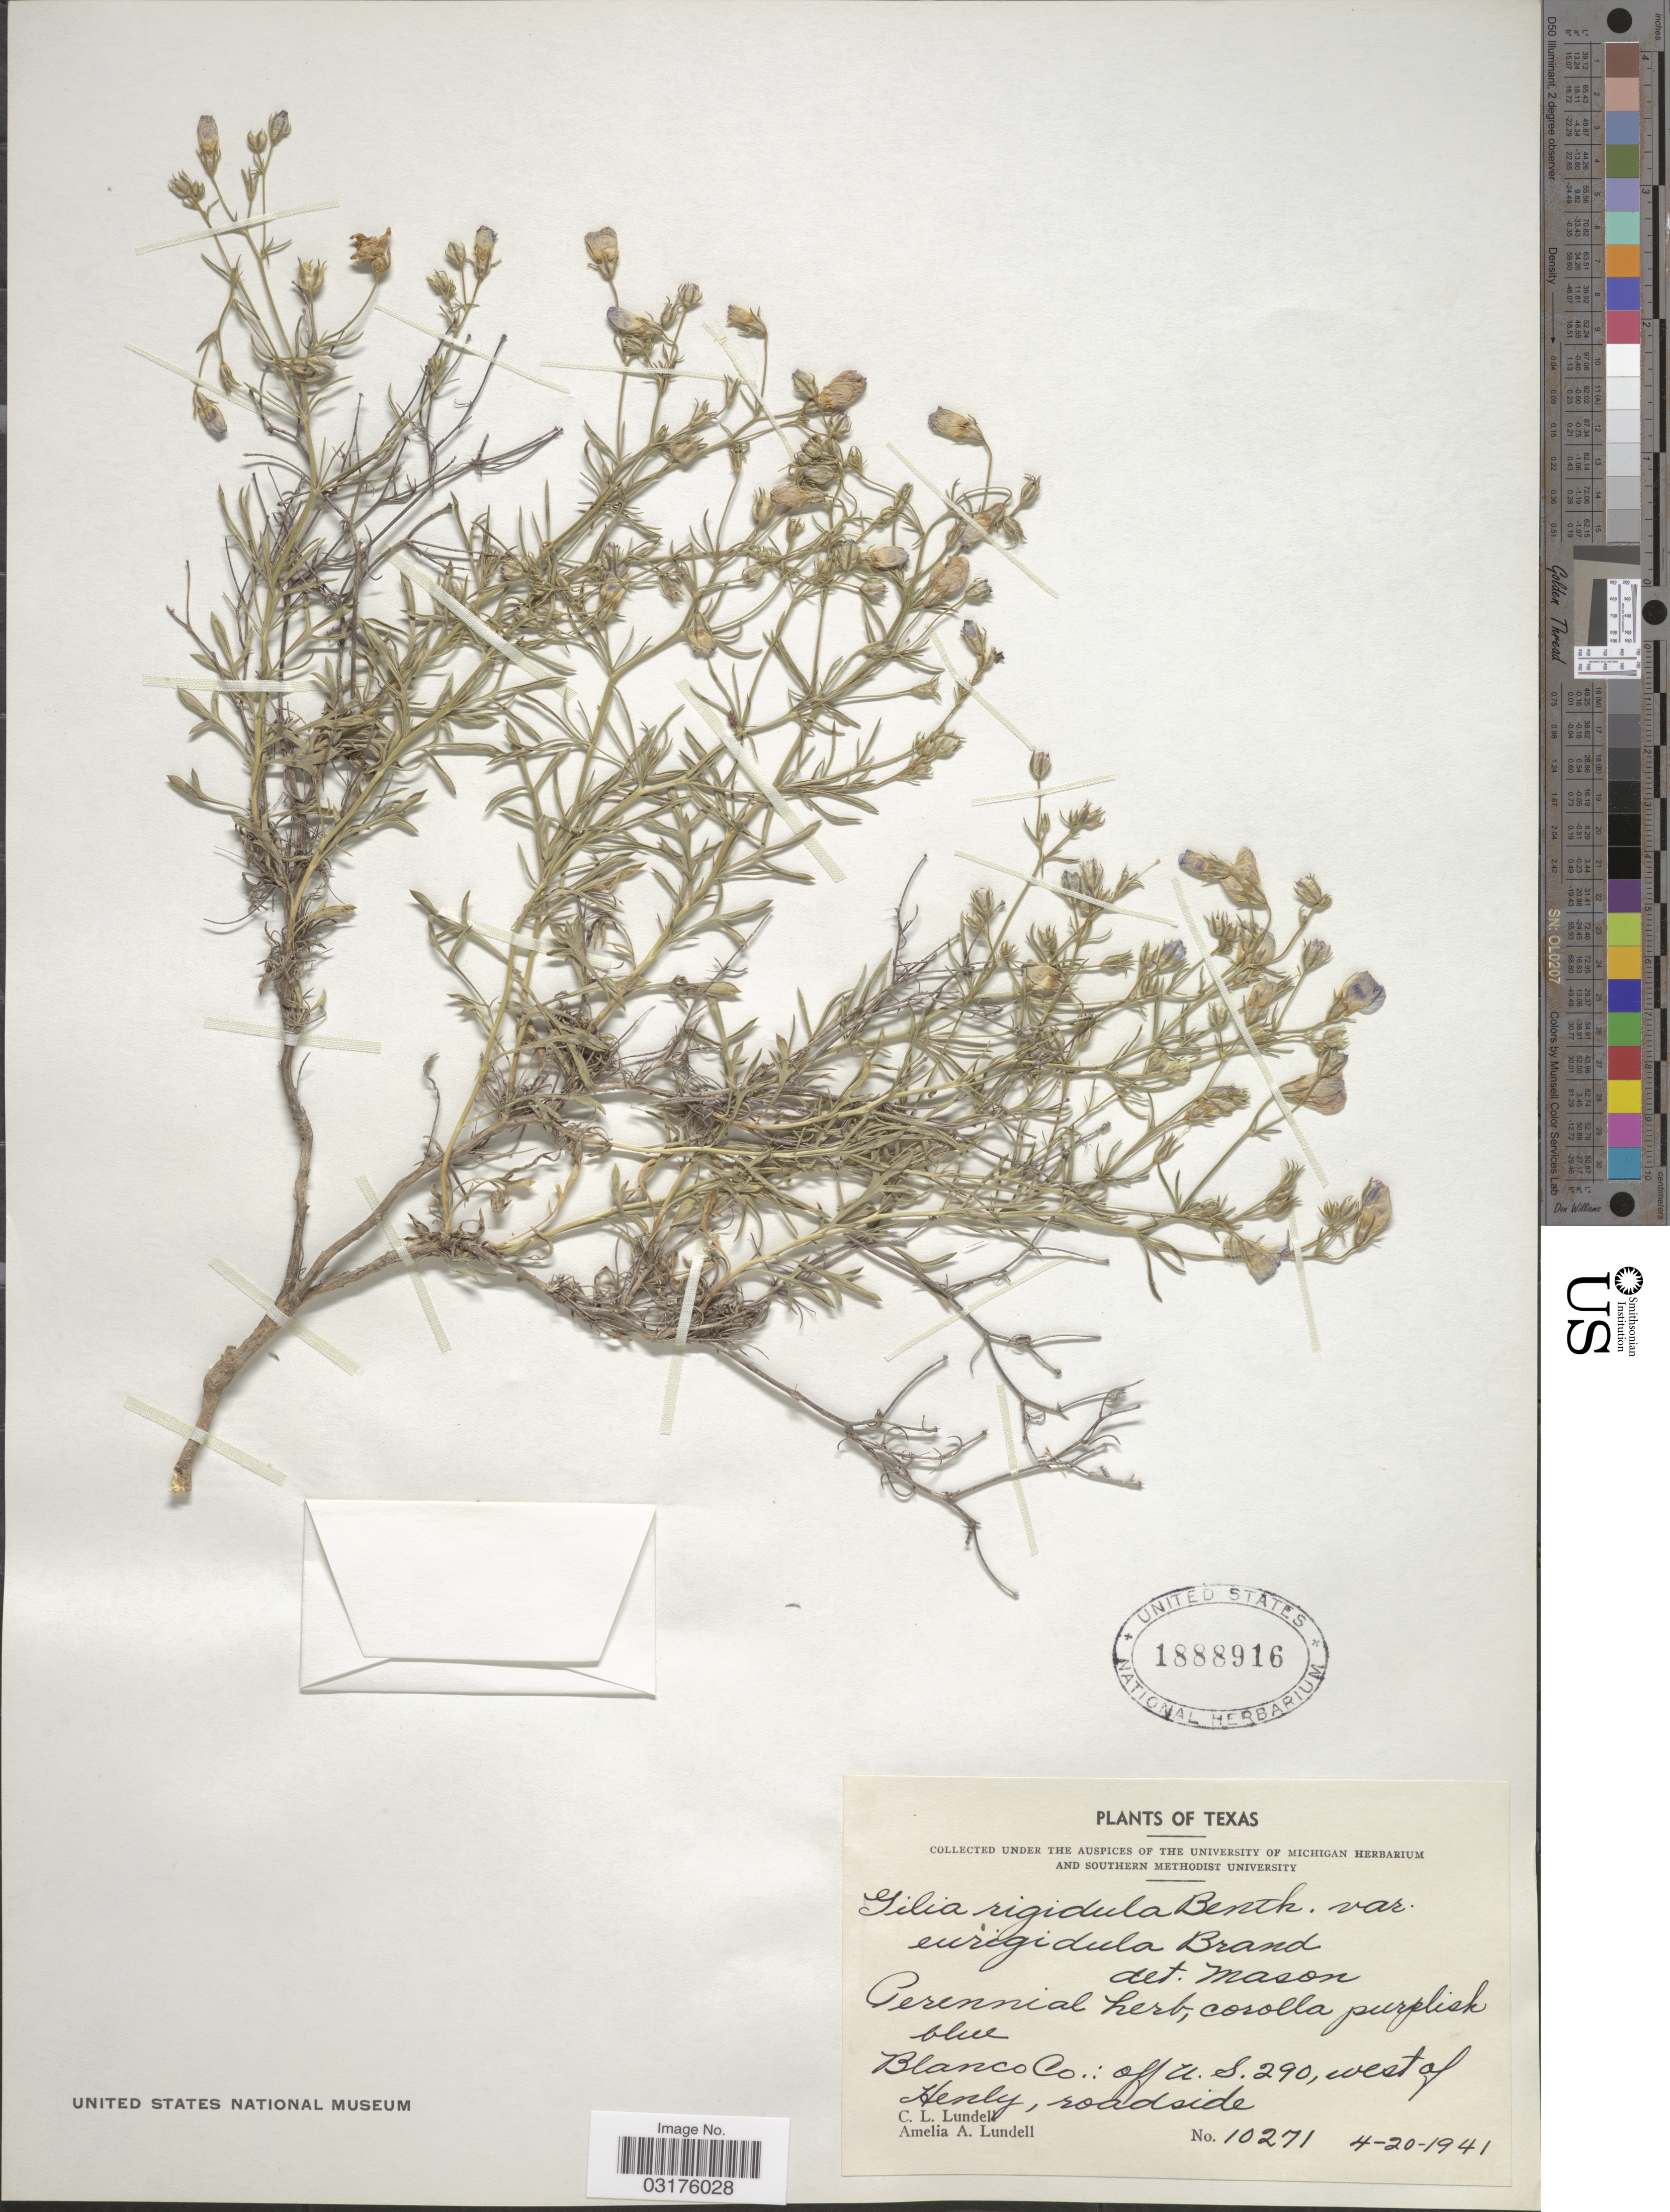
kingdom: Plantae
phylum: Tracheophyta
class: Magnoliopsida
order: Ericales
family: Polemoniaceae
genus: Giliastrum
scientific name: Giliastrum rigidulum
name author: (Benth.) Rydb.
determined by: Strong, Mark T., (BOT), Smithsonian Institution - National Museum of Natural History (UNITED STATES)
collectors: C. L. Lundell & A. A. Lundell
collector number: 10271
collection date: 1941-04-20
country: United States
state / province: Texas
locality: Blanco Co.: off U.S. 290, west of Henly, roadside.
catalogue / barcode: US 1888916